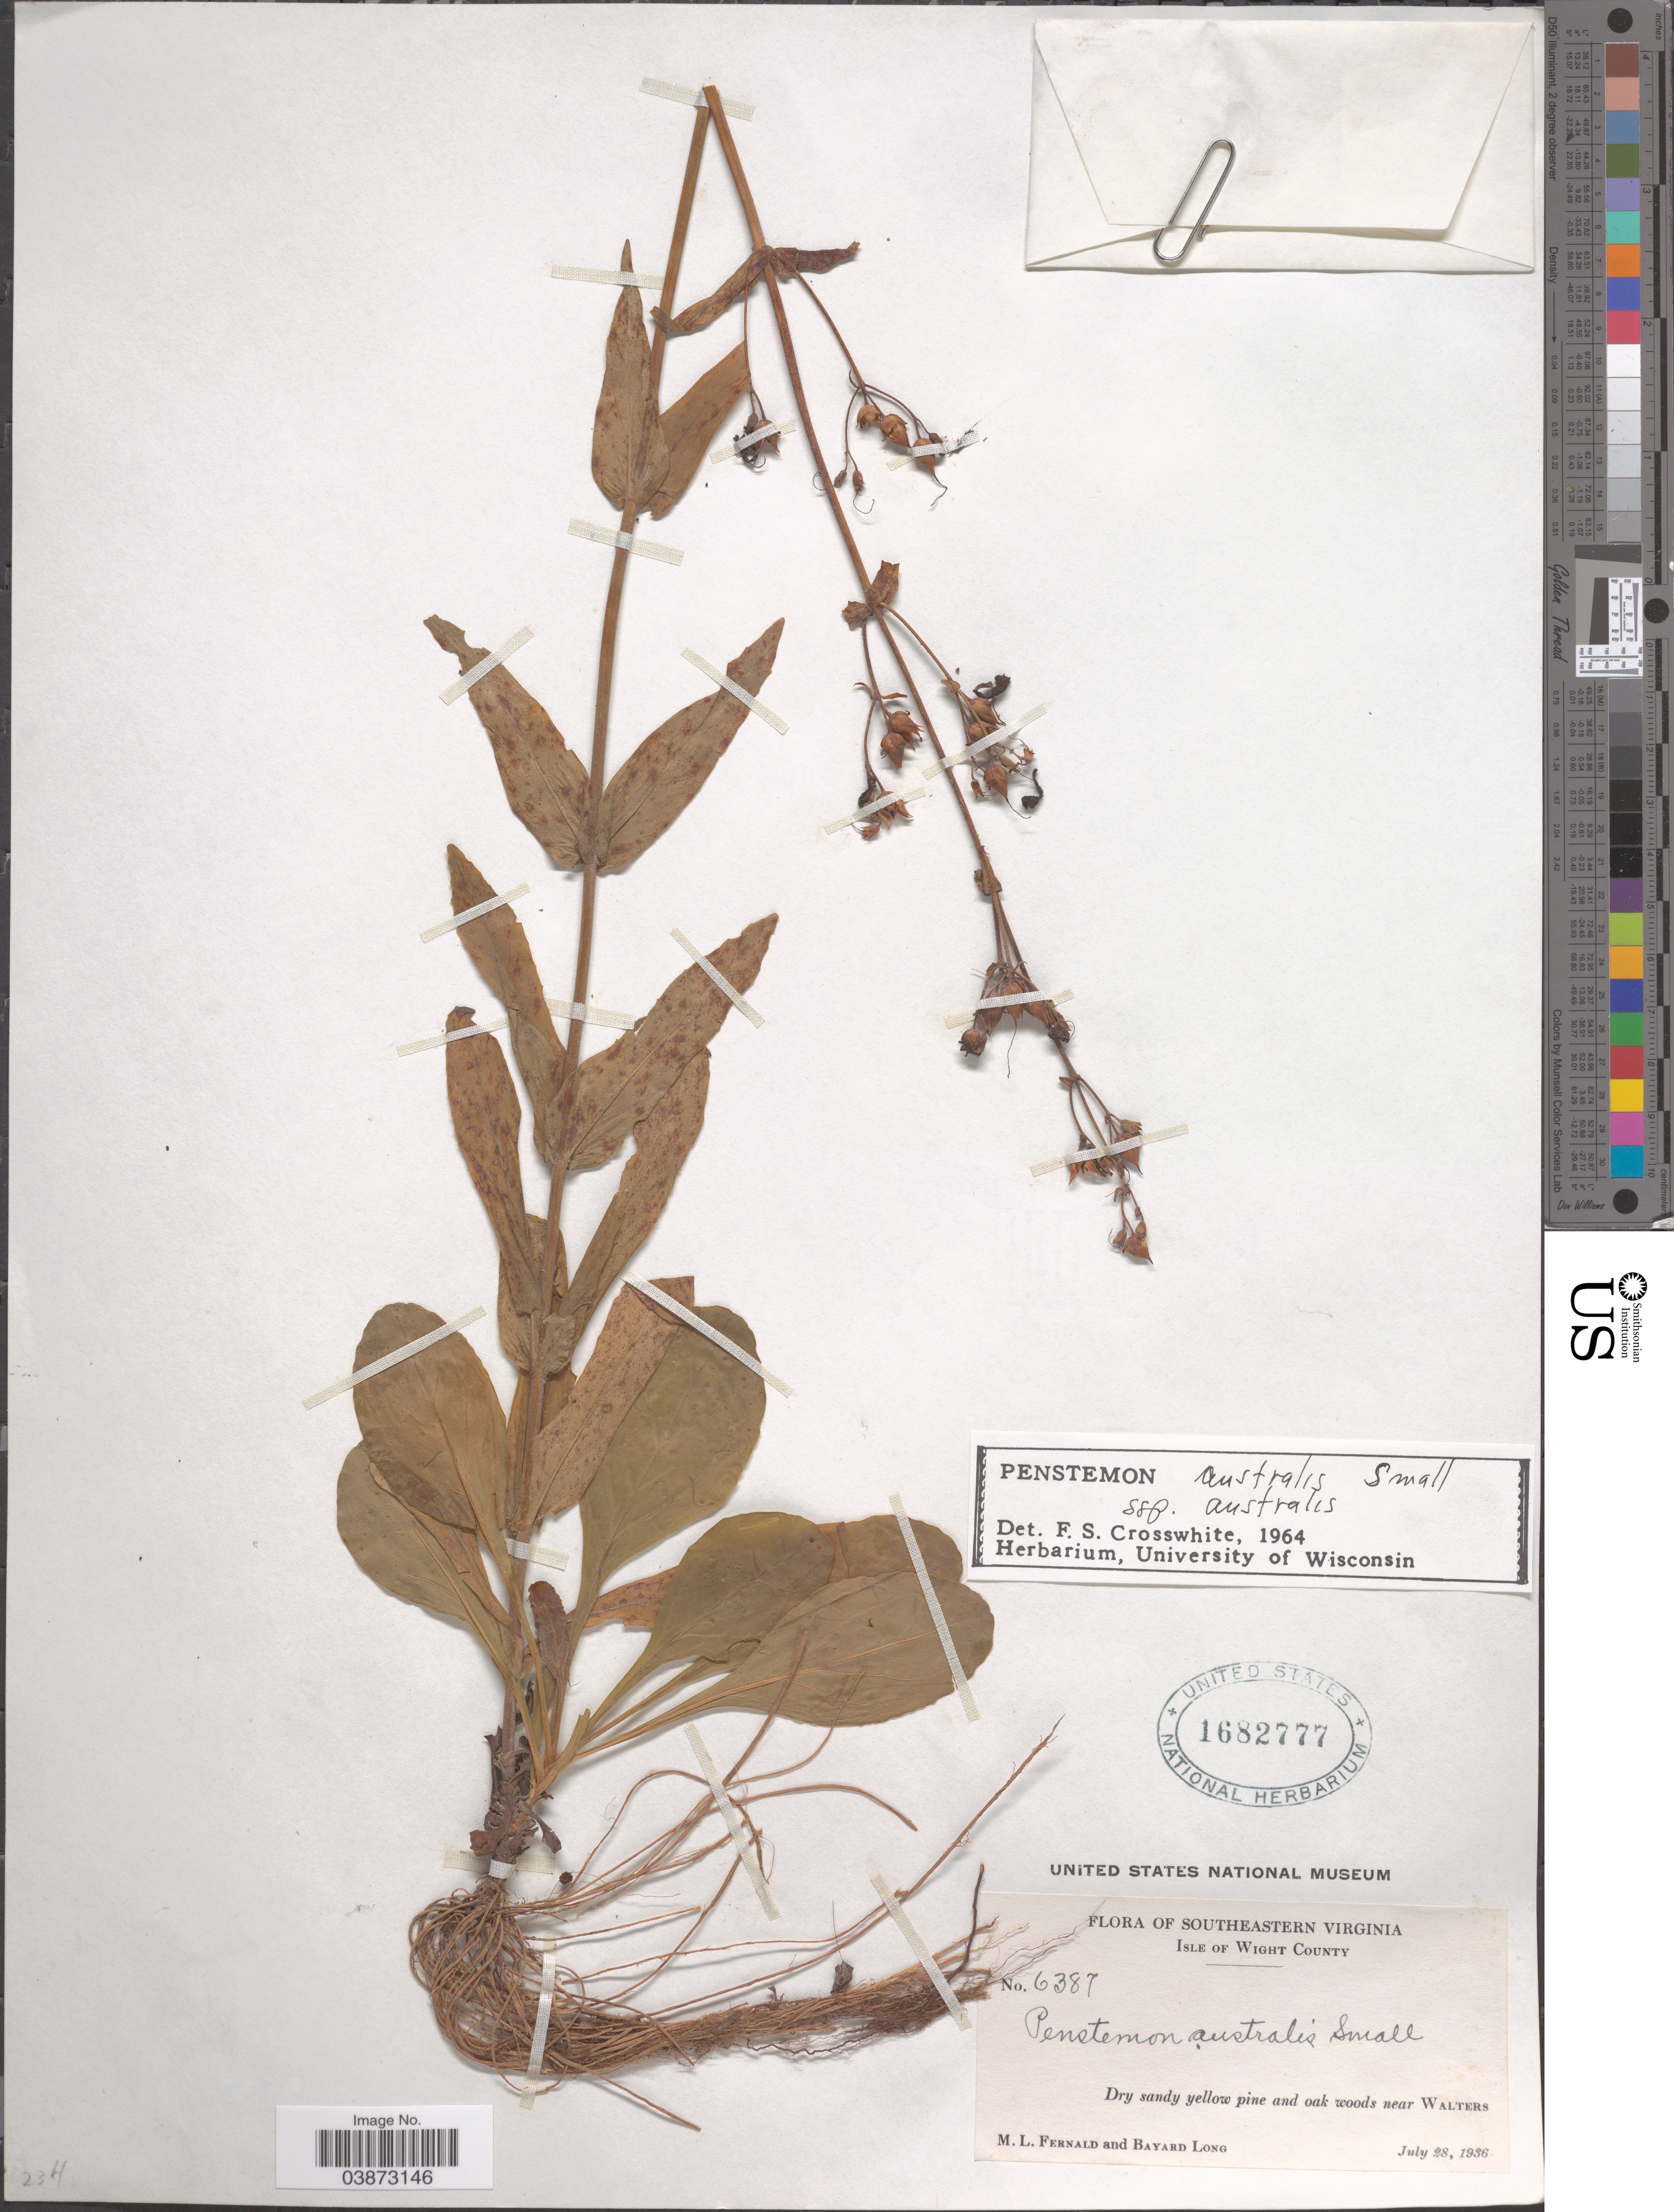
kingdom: Plantae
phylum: Tracheophyta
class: Magnoliopsida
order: Lamiales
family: Plantaginaceae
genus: Penstemon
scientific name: Penstemon australis subsp. australis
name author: Small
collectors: M. L. Fernald & B. Long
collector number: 6387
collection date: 1936-07-28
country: United States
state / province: Virginia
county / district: Isle of Wight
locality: Southeastern Virginia. Isle of Wight County. Dry sandy yellow pine and oak woods near Walters.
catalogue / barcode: US 1682777